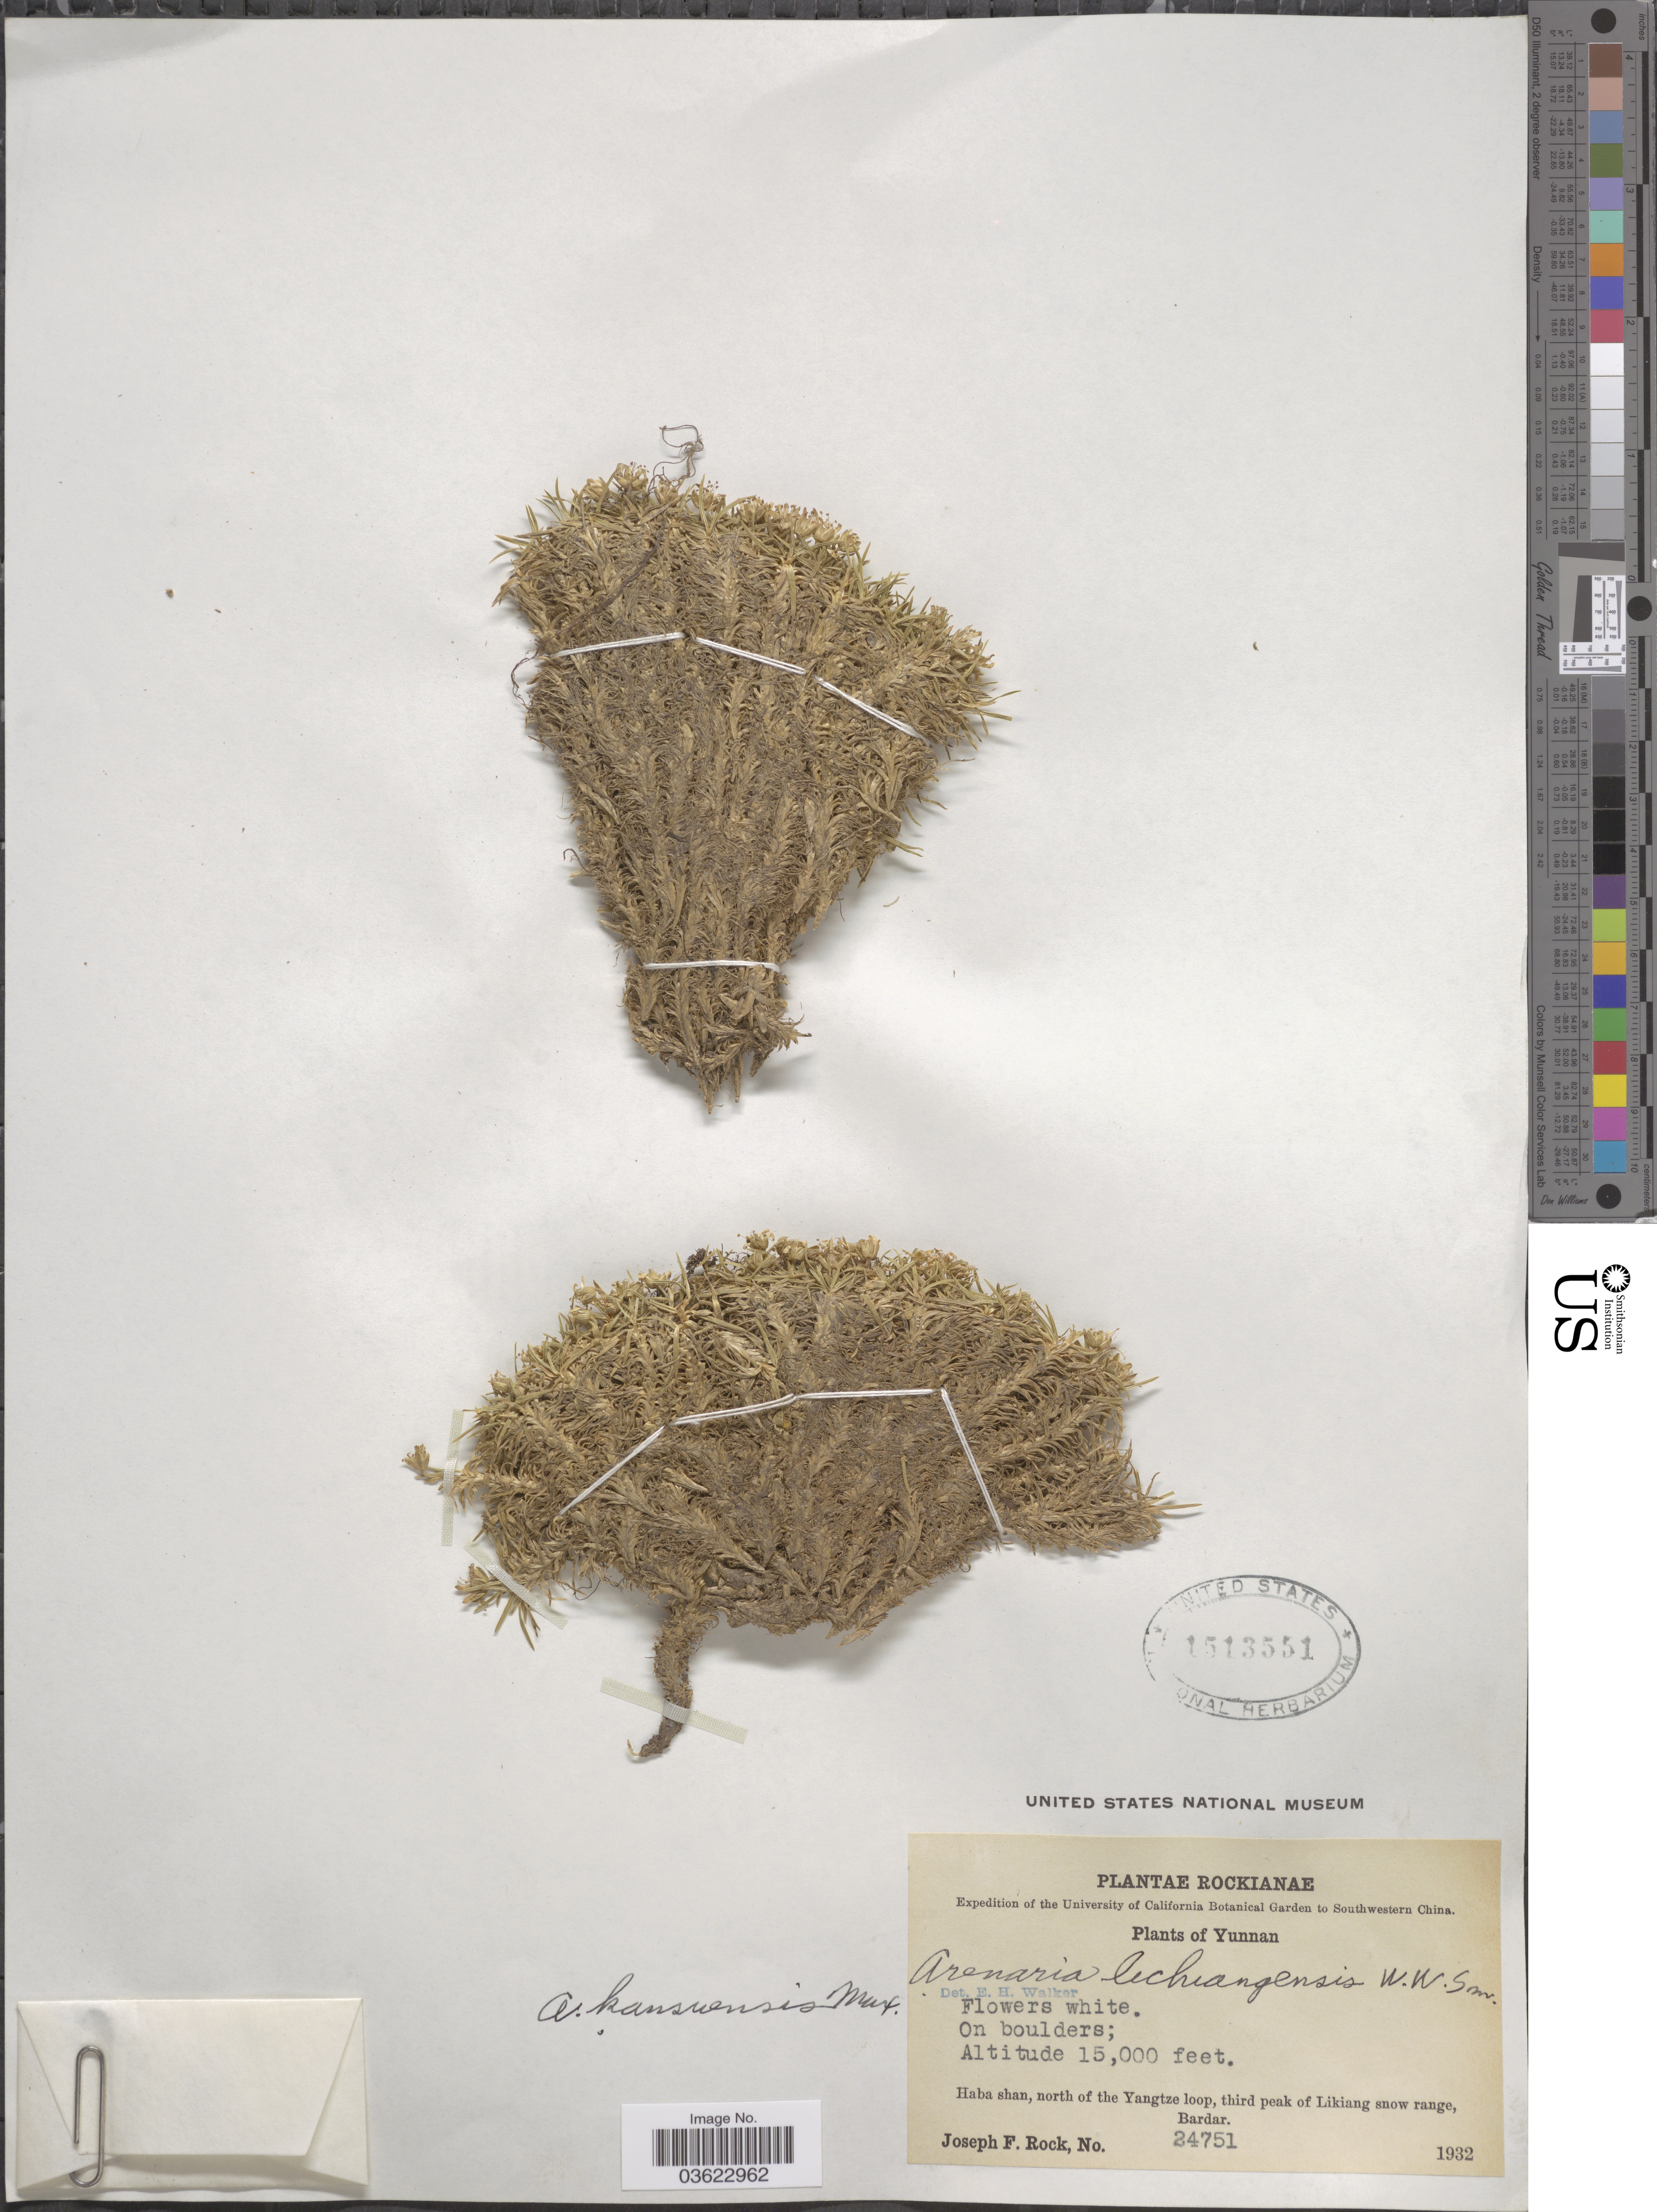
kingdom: Plantae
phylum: Tracheophyta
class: Magnoliopsida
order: Caryophyllales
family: Caryophyllaceae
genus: Eremogone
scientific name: Eremogone kansuensis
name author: (Maxim.) Dillenb. & Kadereit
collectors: J. F. Rock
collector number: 24751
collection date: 1932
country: China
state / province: Yunnan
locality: Southwestern China. Haba shan, north of Yangtze loop, third peak of Likiang snow range, Bardar.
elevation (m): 4572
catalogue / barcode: US 1513551